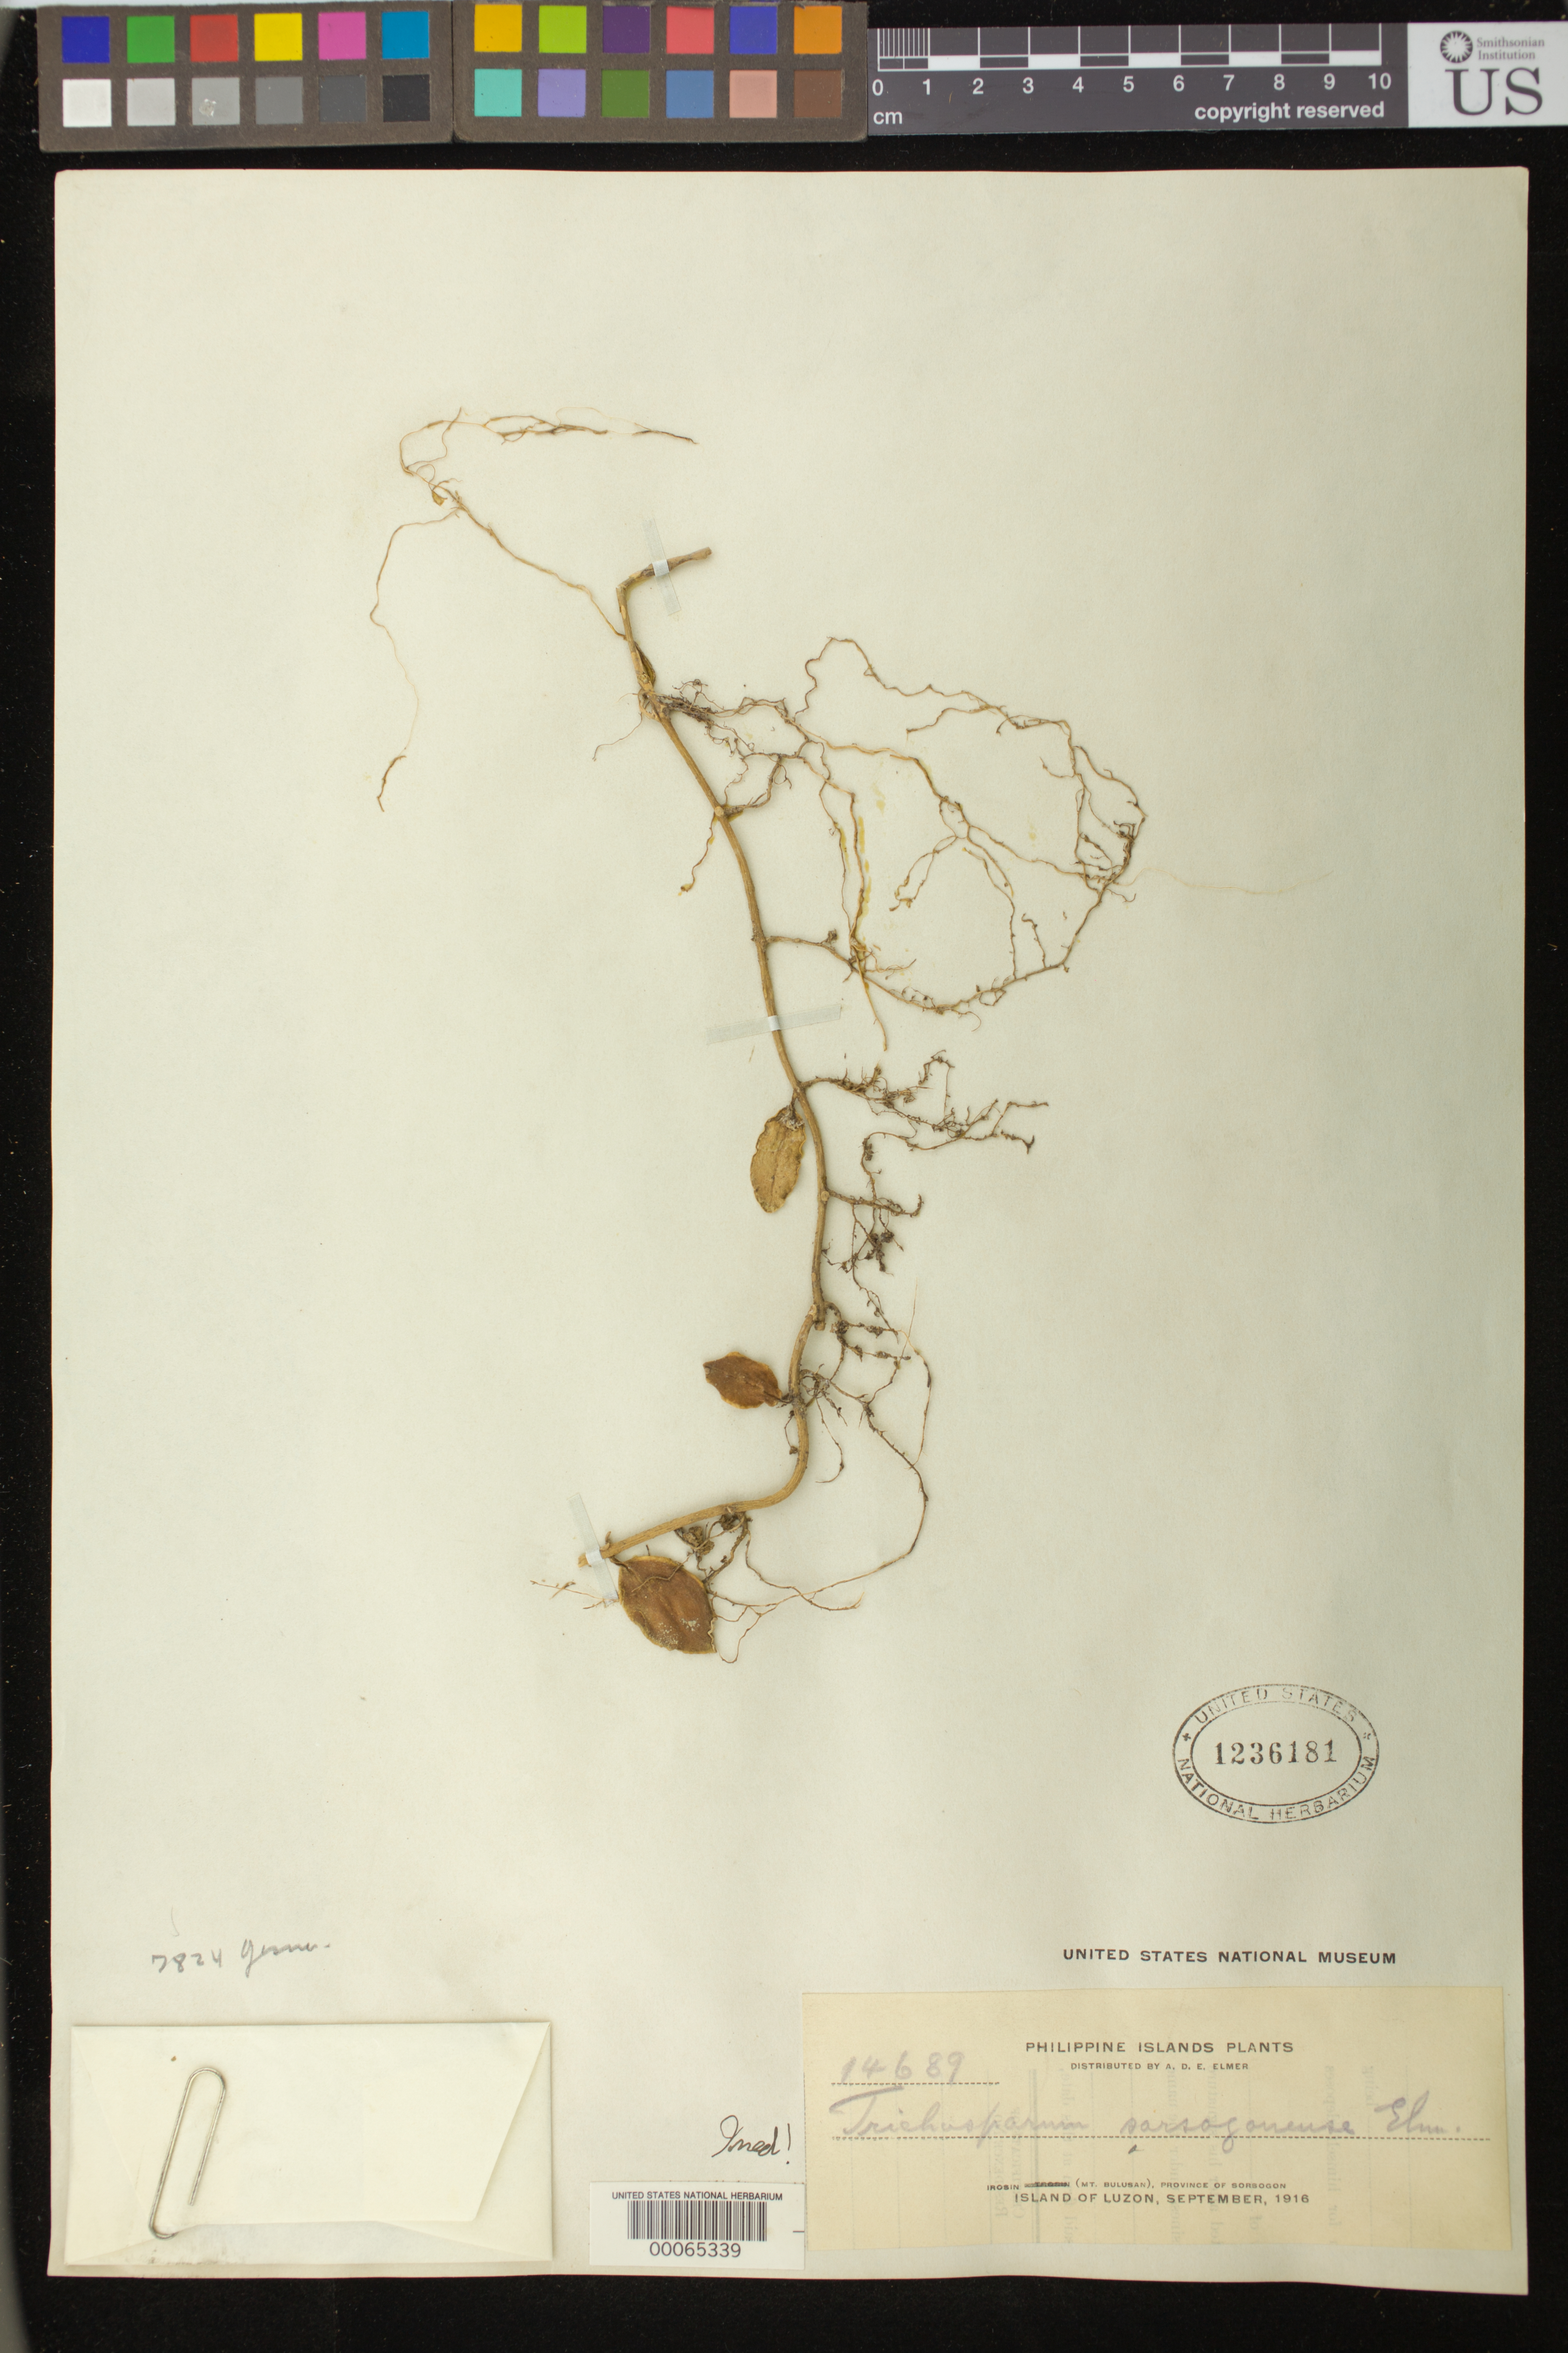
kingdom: Plantae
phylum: Tracheophyta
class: Magnoliopsida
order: Lamiales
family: Gesneriaceae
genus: Trichosporum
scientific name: Trichosporum sp.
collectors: A. D. E. Elmer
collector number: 14689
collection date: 1916-09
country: Philippines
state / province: Bicol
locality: Irosin (Mt. Bulusan), Province of Sorsogon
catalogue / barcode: US 1236181